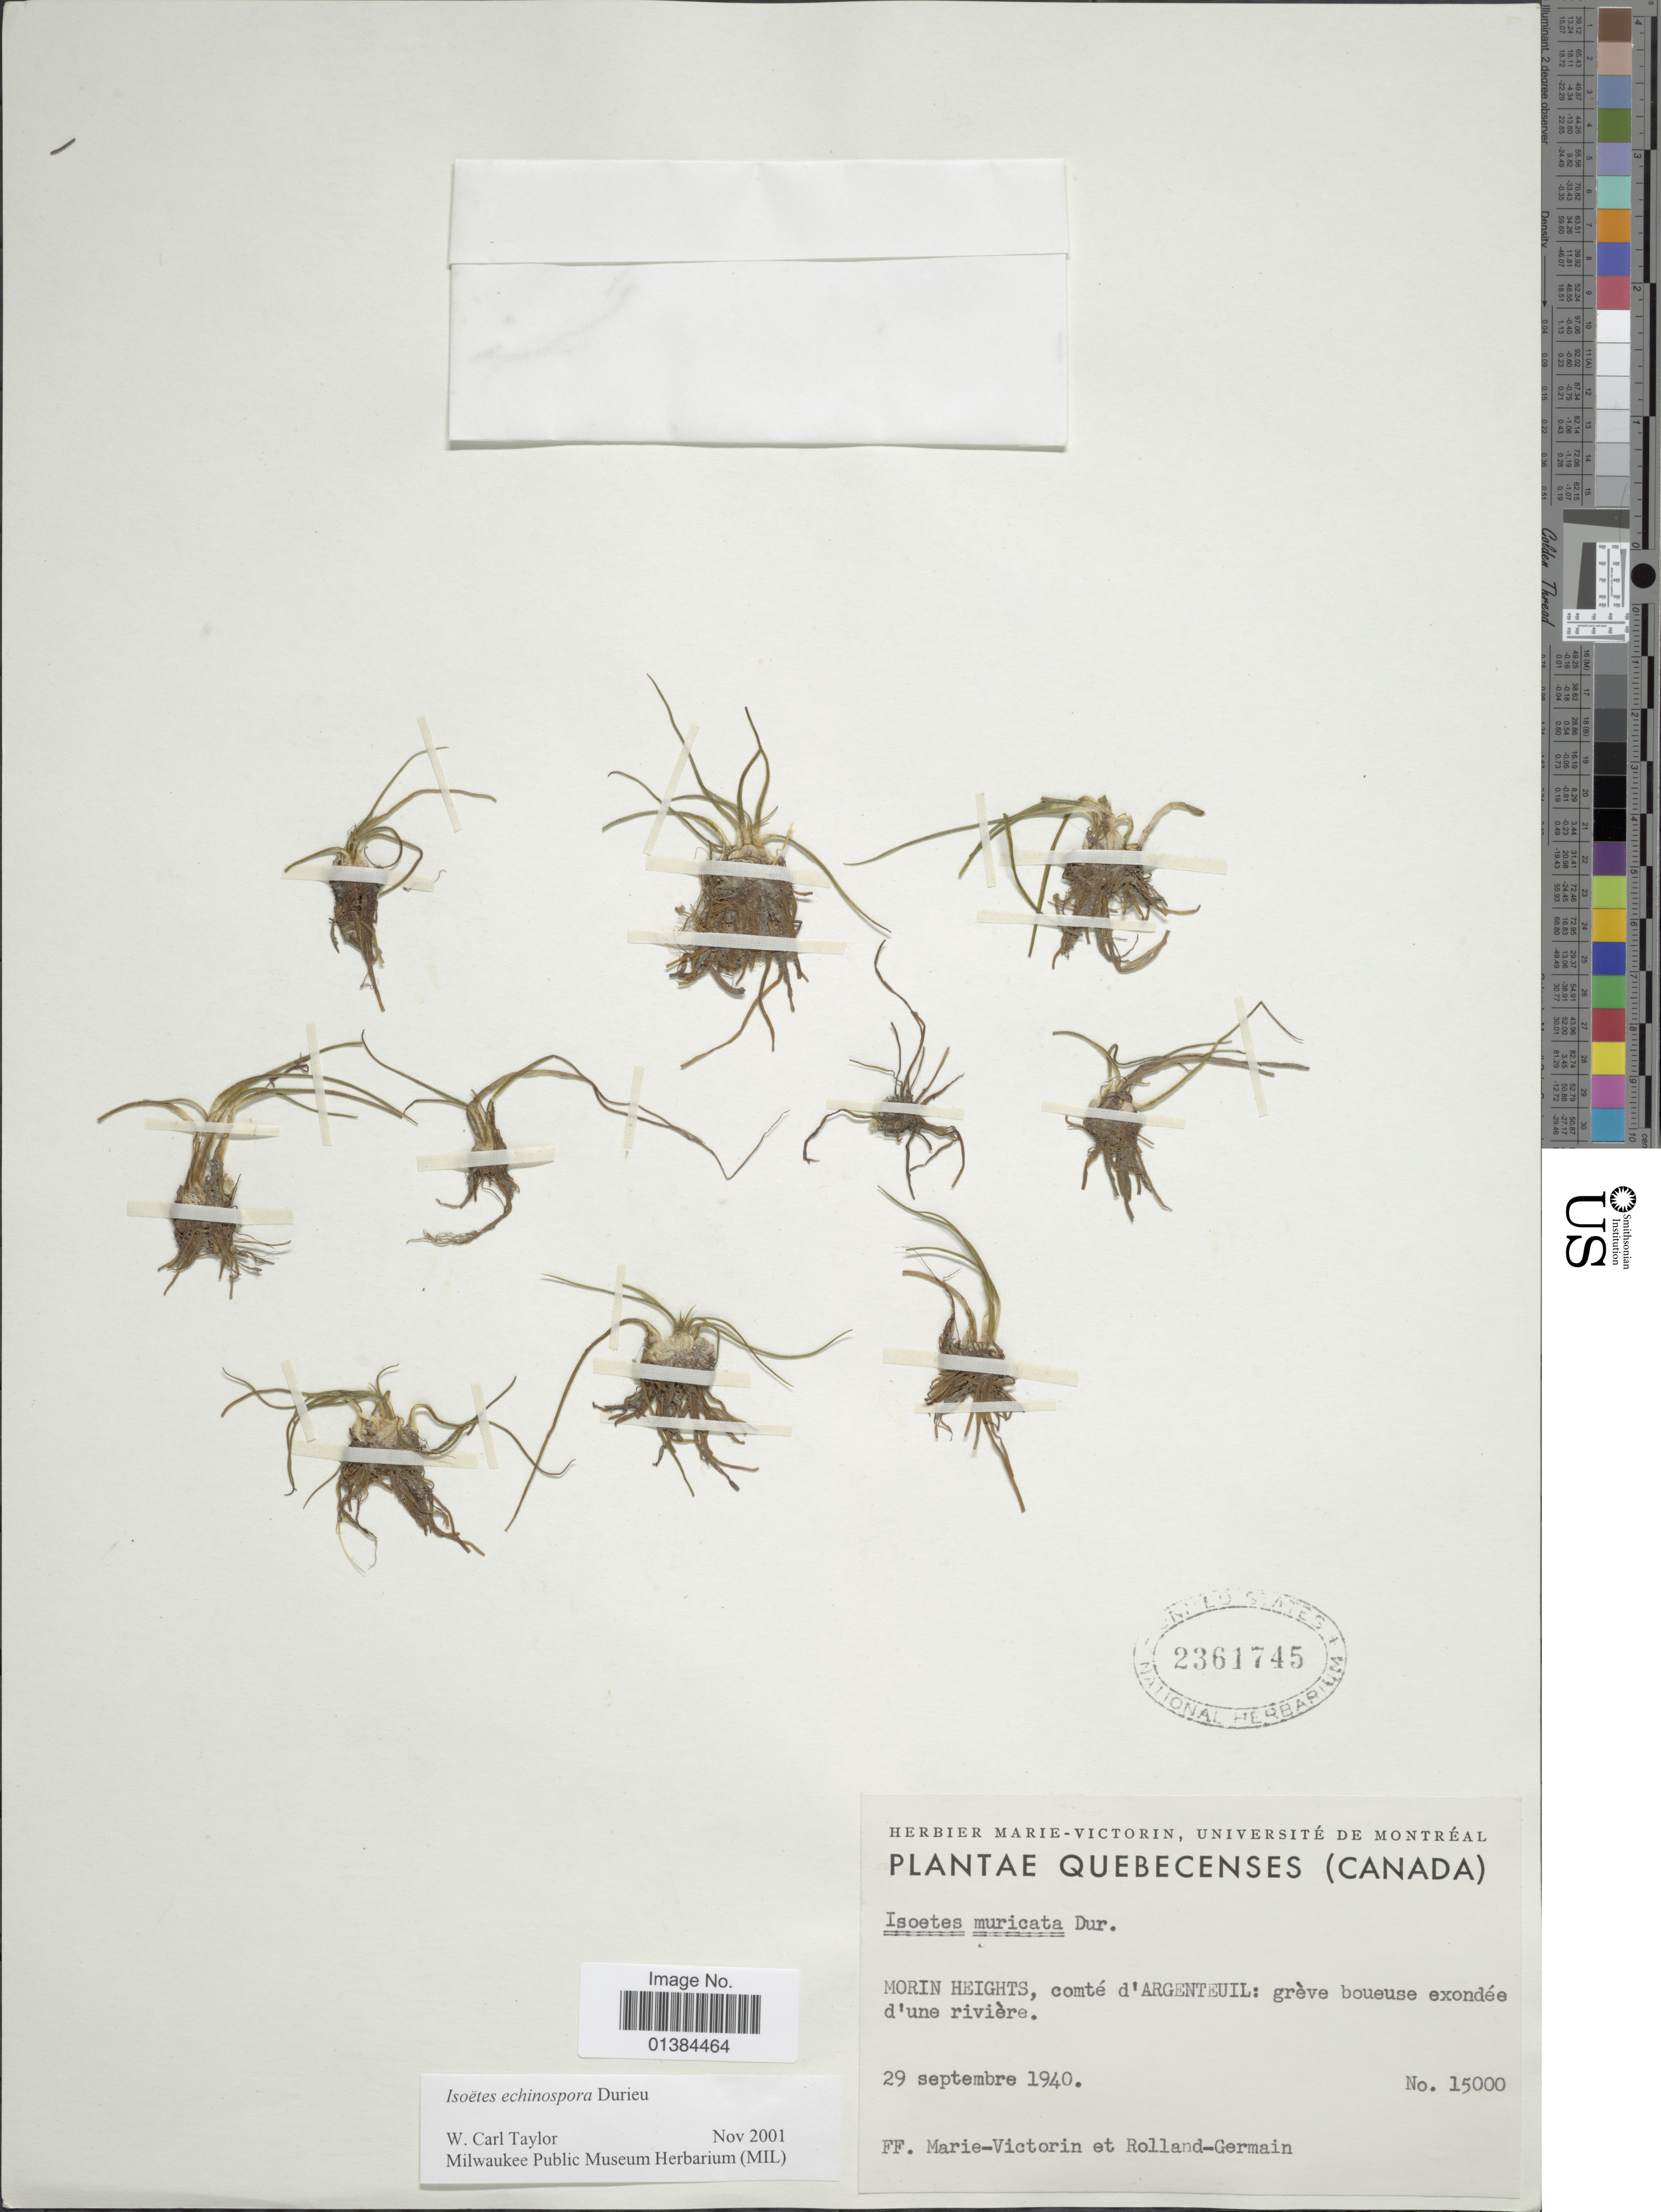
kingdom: Plantae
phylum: Tracheophyta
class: Lycopodiopsida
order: Isoetales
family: Isoetaceae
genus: Isoetes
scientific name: Isoetes echinospora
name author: Durieu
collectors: Fr. Marie-Victorin & Rolland-Germain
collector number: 15000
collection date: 1940-09-29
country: Canada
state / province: Quebec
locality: Morin Heights, comté d'Argenteuil: grève boueuse exondée d'une rivière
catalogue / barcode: US 2361745